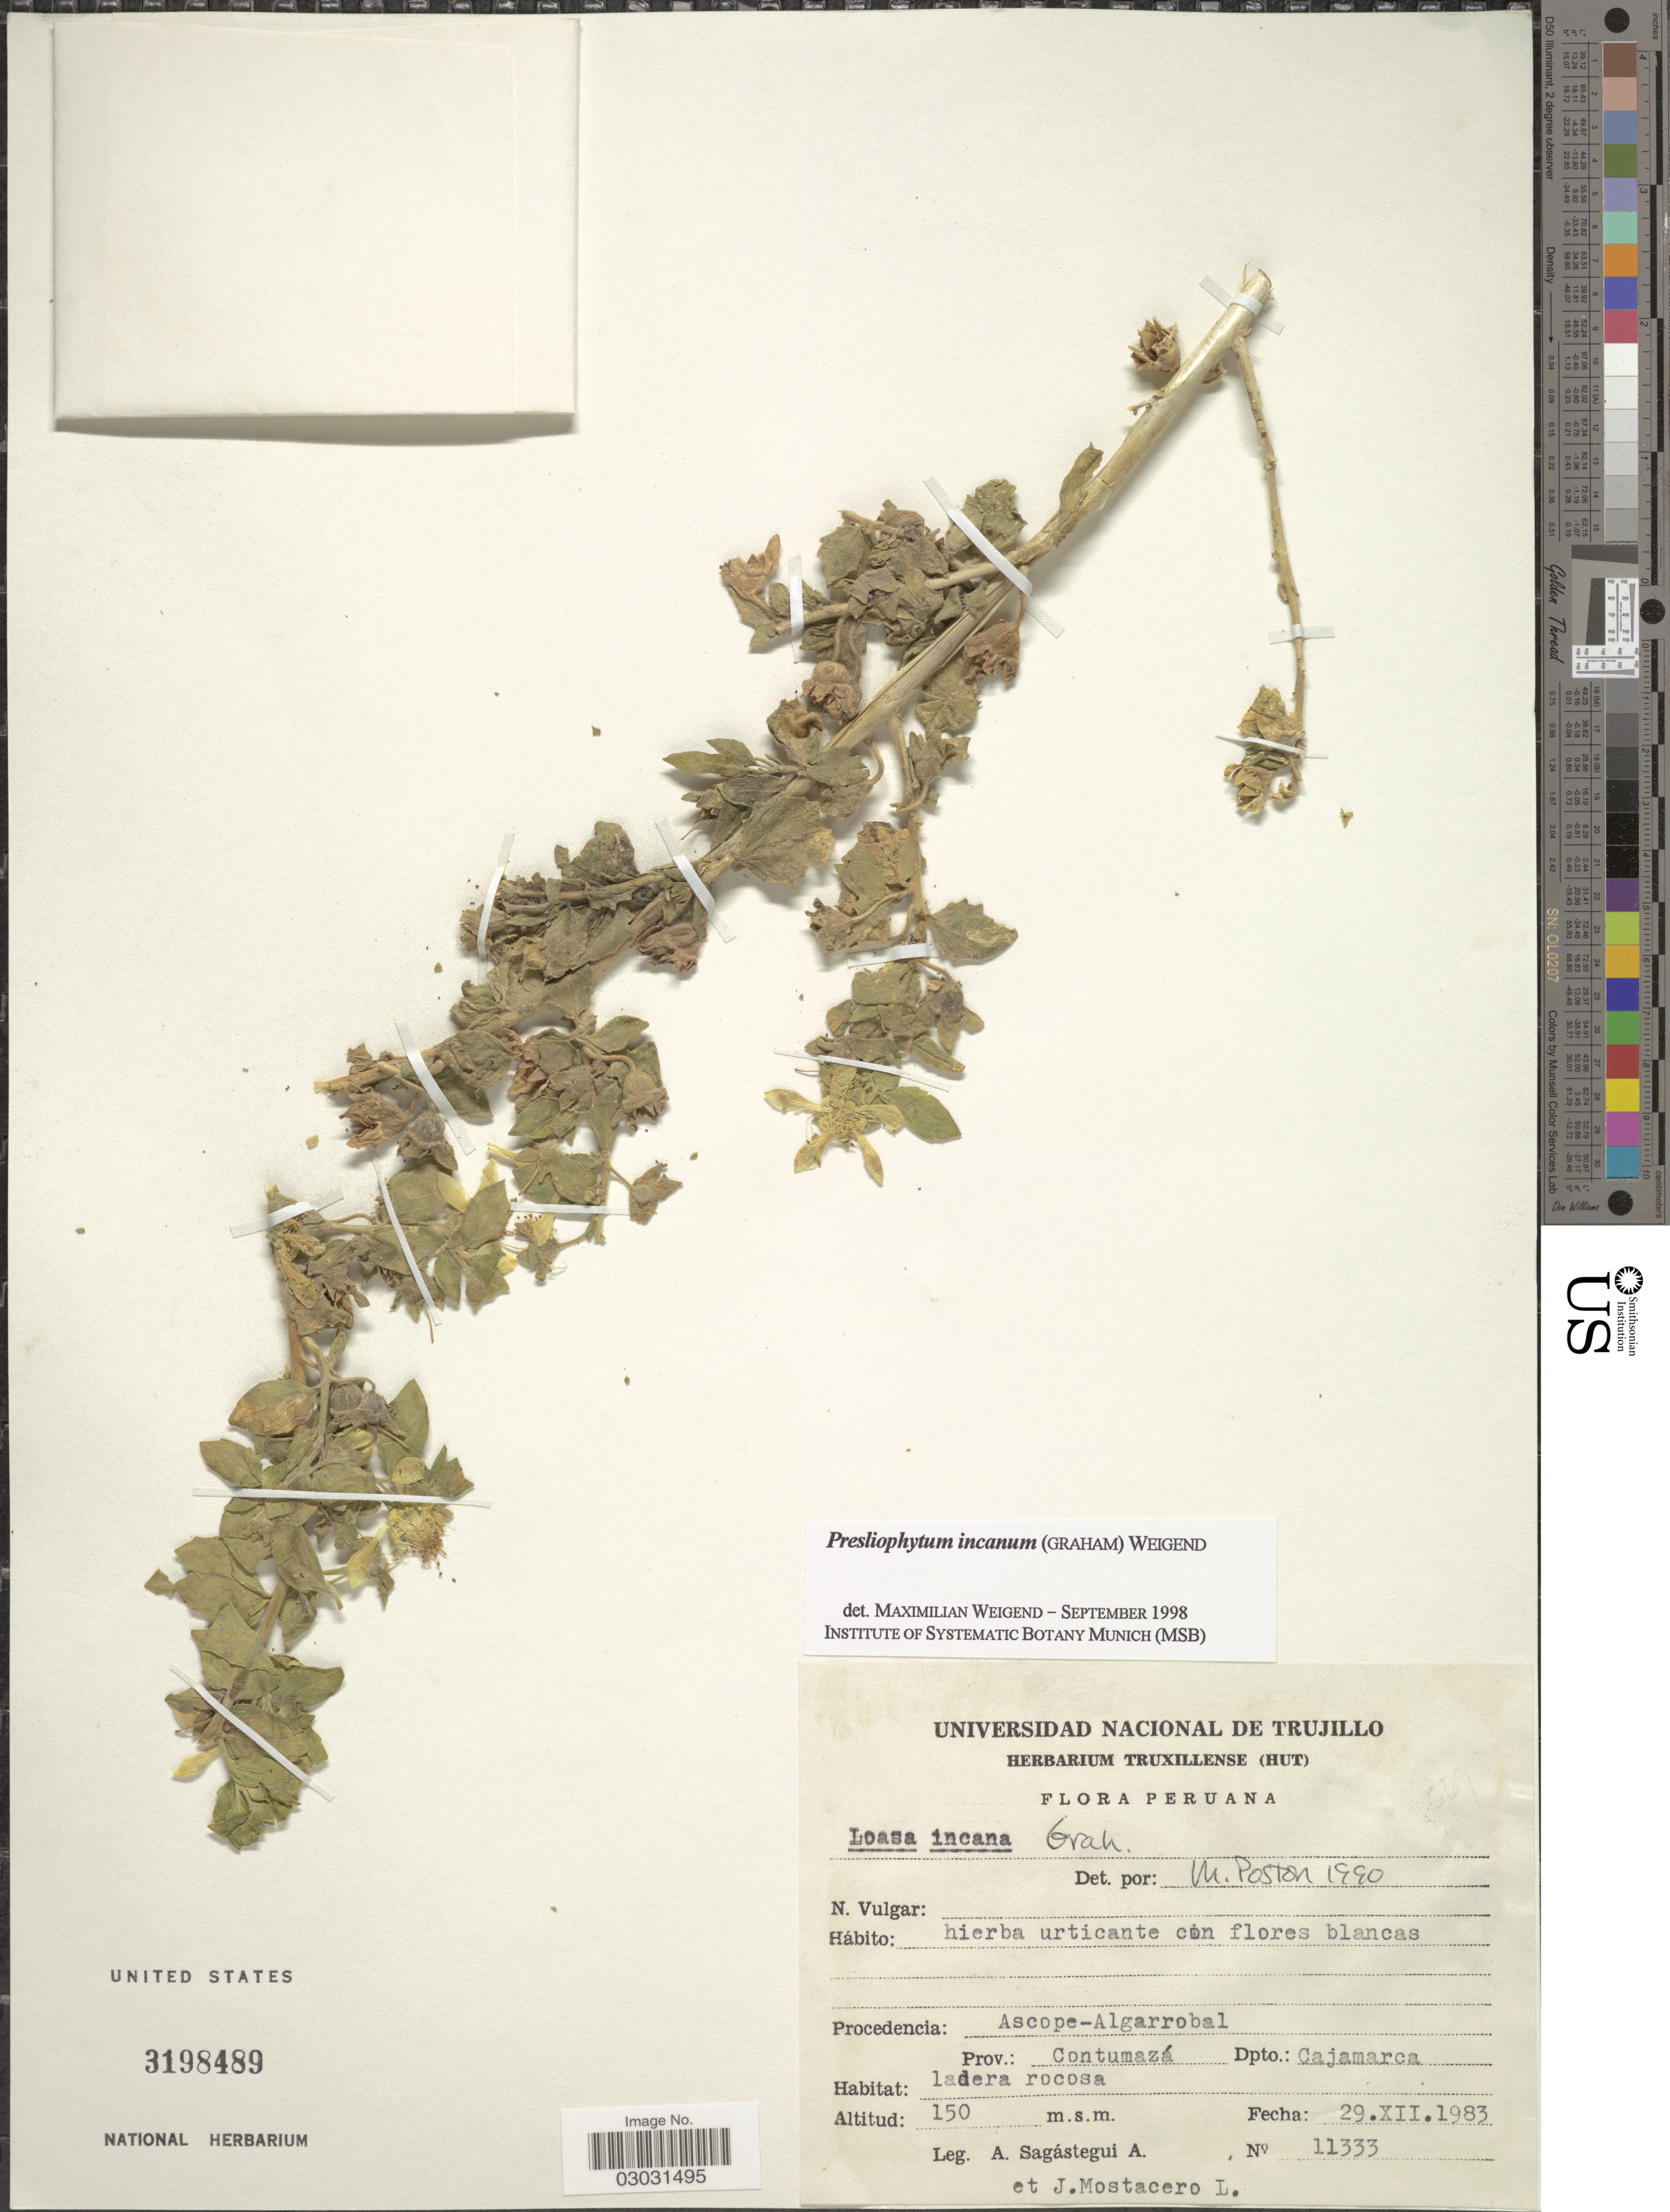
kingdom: Plantae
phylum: Tracheophyta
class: Magnoliopsida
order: Cornales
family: Loasaceae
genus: Presliophytum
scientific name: Presliophytum incanum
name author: (Graham) Weigand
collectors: A. Sagástegui A. & J. Mostacero L.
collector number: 11333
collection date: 1983-12-29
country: Peru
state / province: Cajamarca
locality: Procedencia: Ascope-Algarrobal. Prov.: Contumazá. Dpto.: Cajamarca.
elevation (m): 150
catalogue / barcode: US 3198489